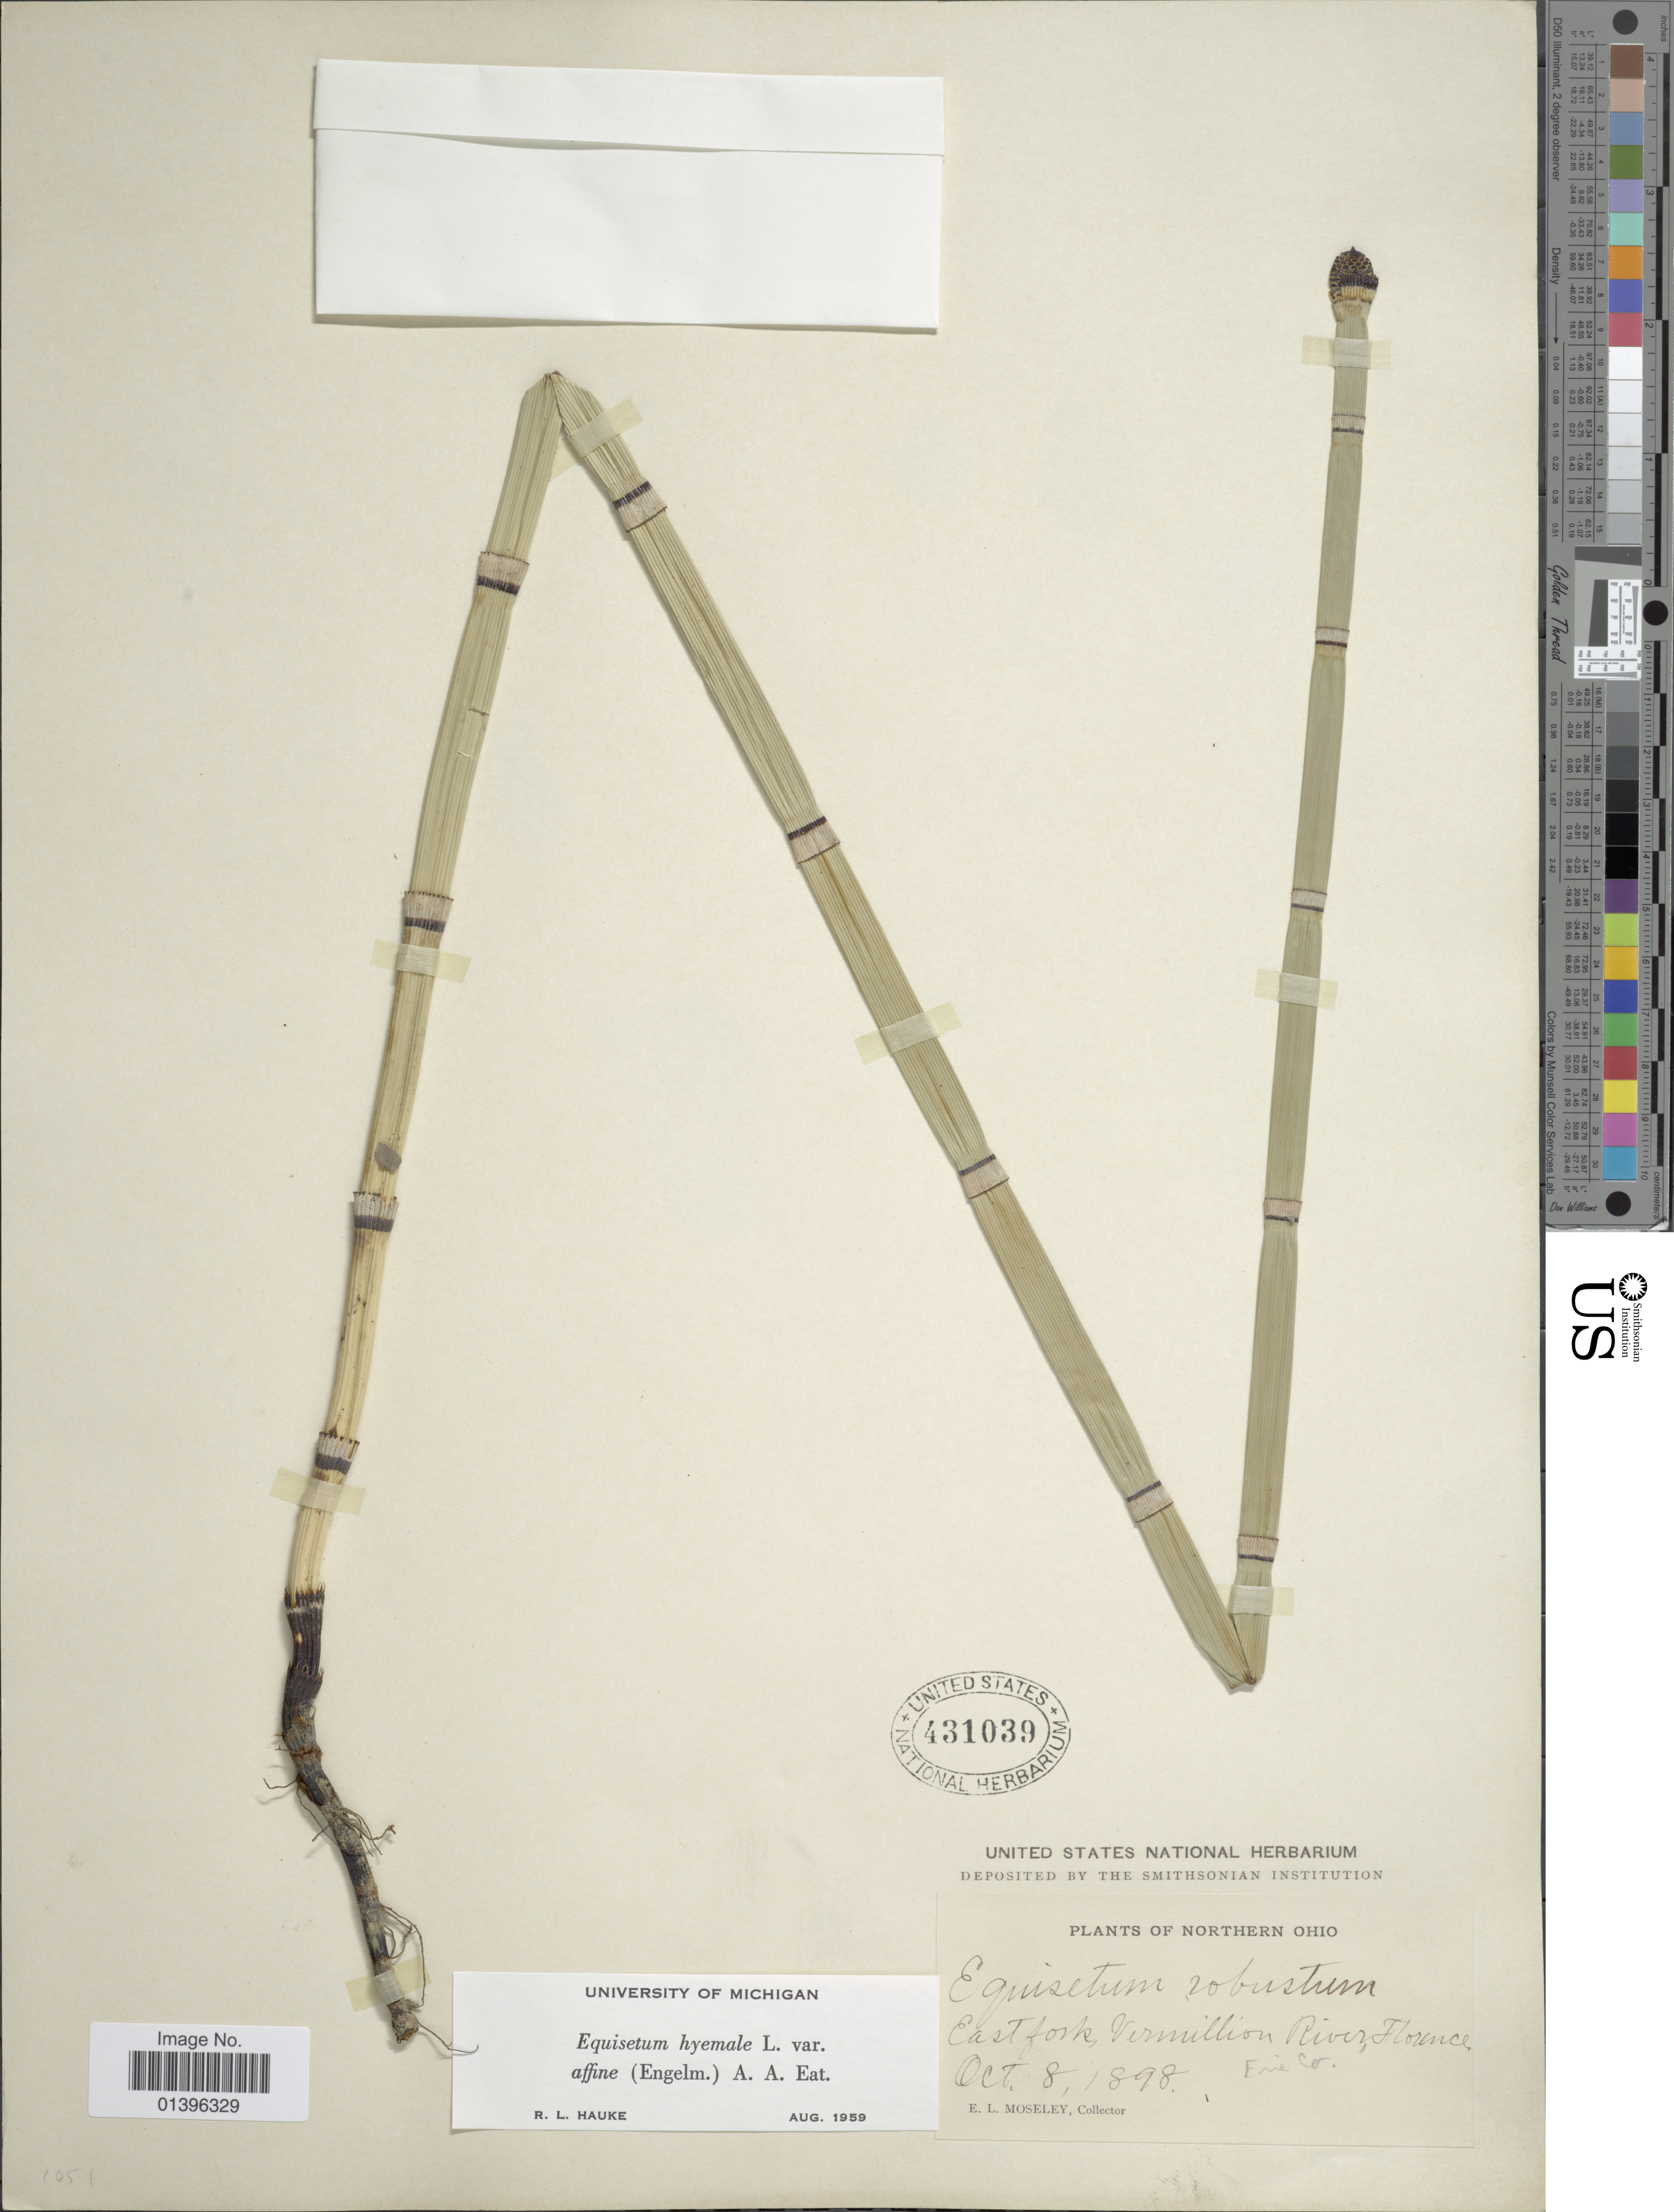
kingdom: Plantae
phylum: Tracheophyta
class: Polypodiopsida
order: Equisetales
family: Equisetaceae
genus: Equisetum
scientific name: Equisetum hyemale var. affine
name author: (Engelm.) A.A. Eaton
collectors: E. Moseley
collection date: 1898-10-08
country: United States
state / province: Ohio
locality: Northern Ohio, East fork, Vermillion River, Florence, Erie Co.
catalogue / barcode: US 431039